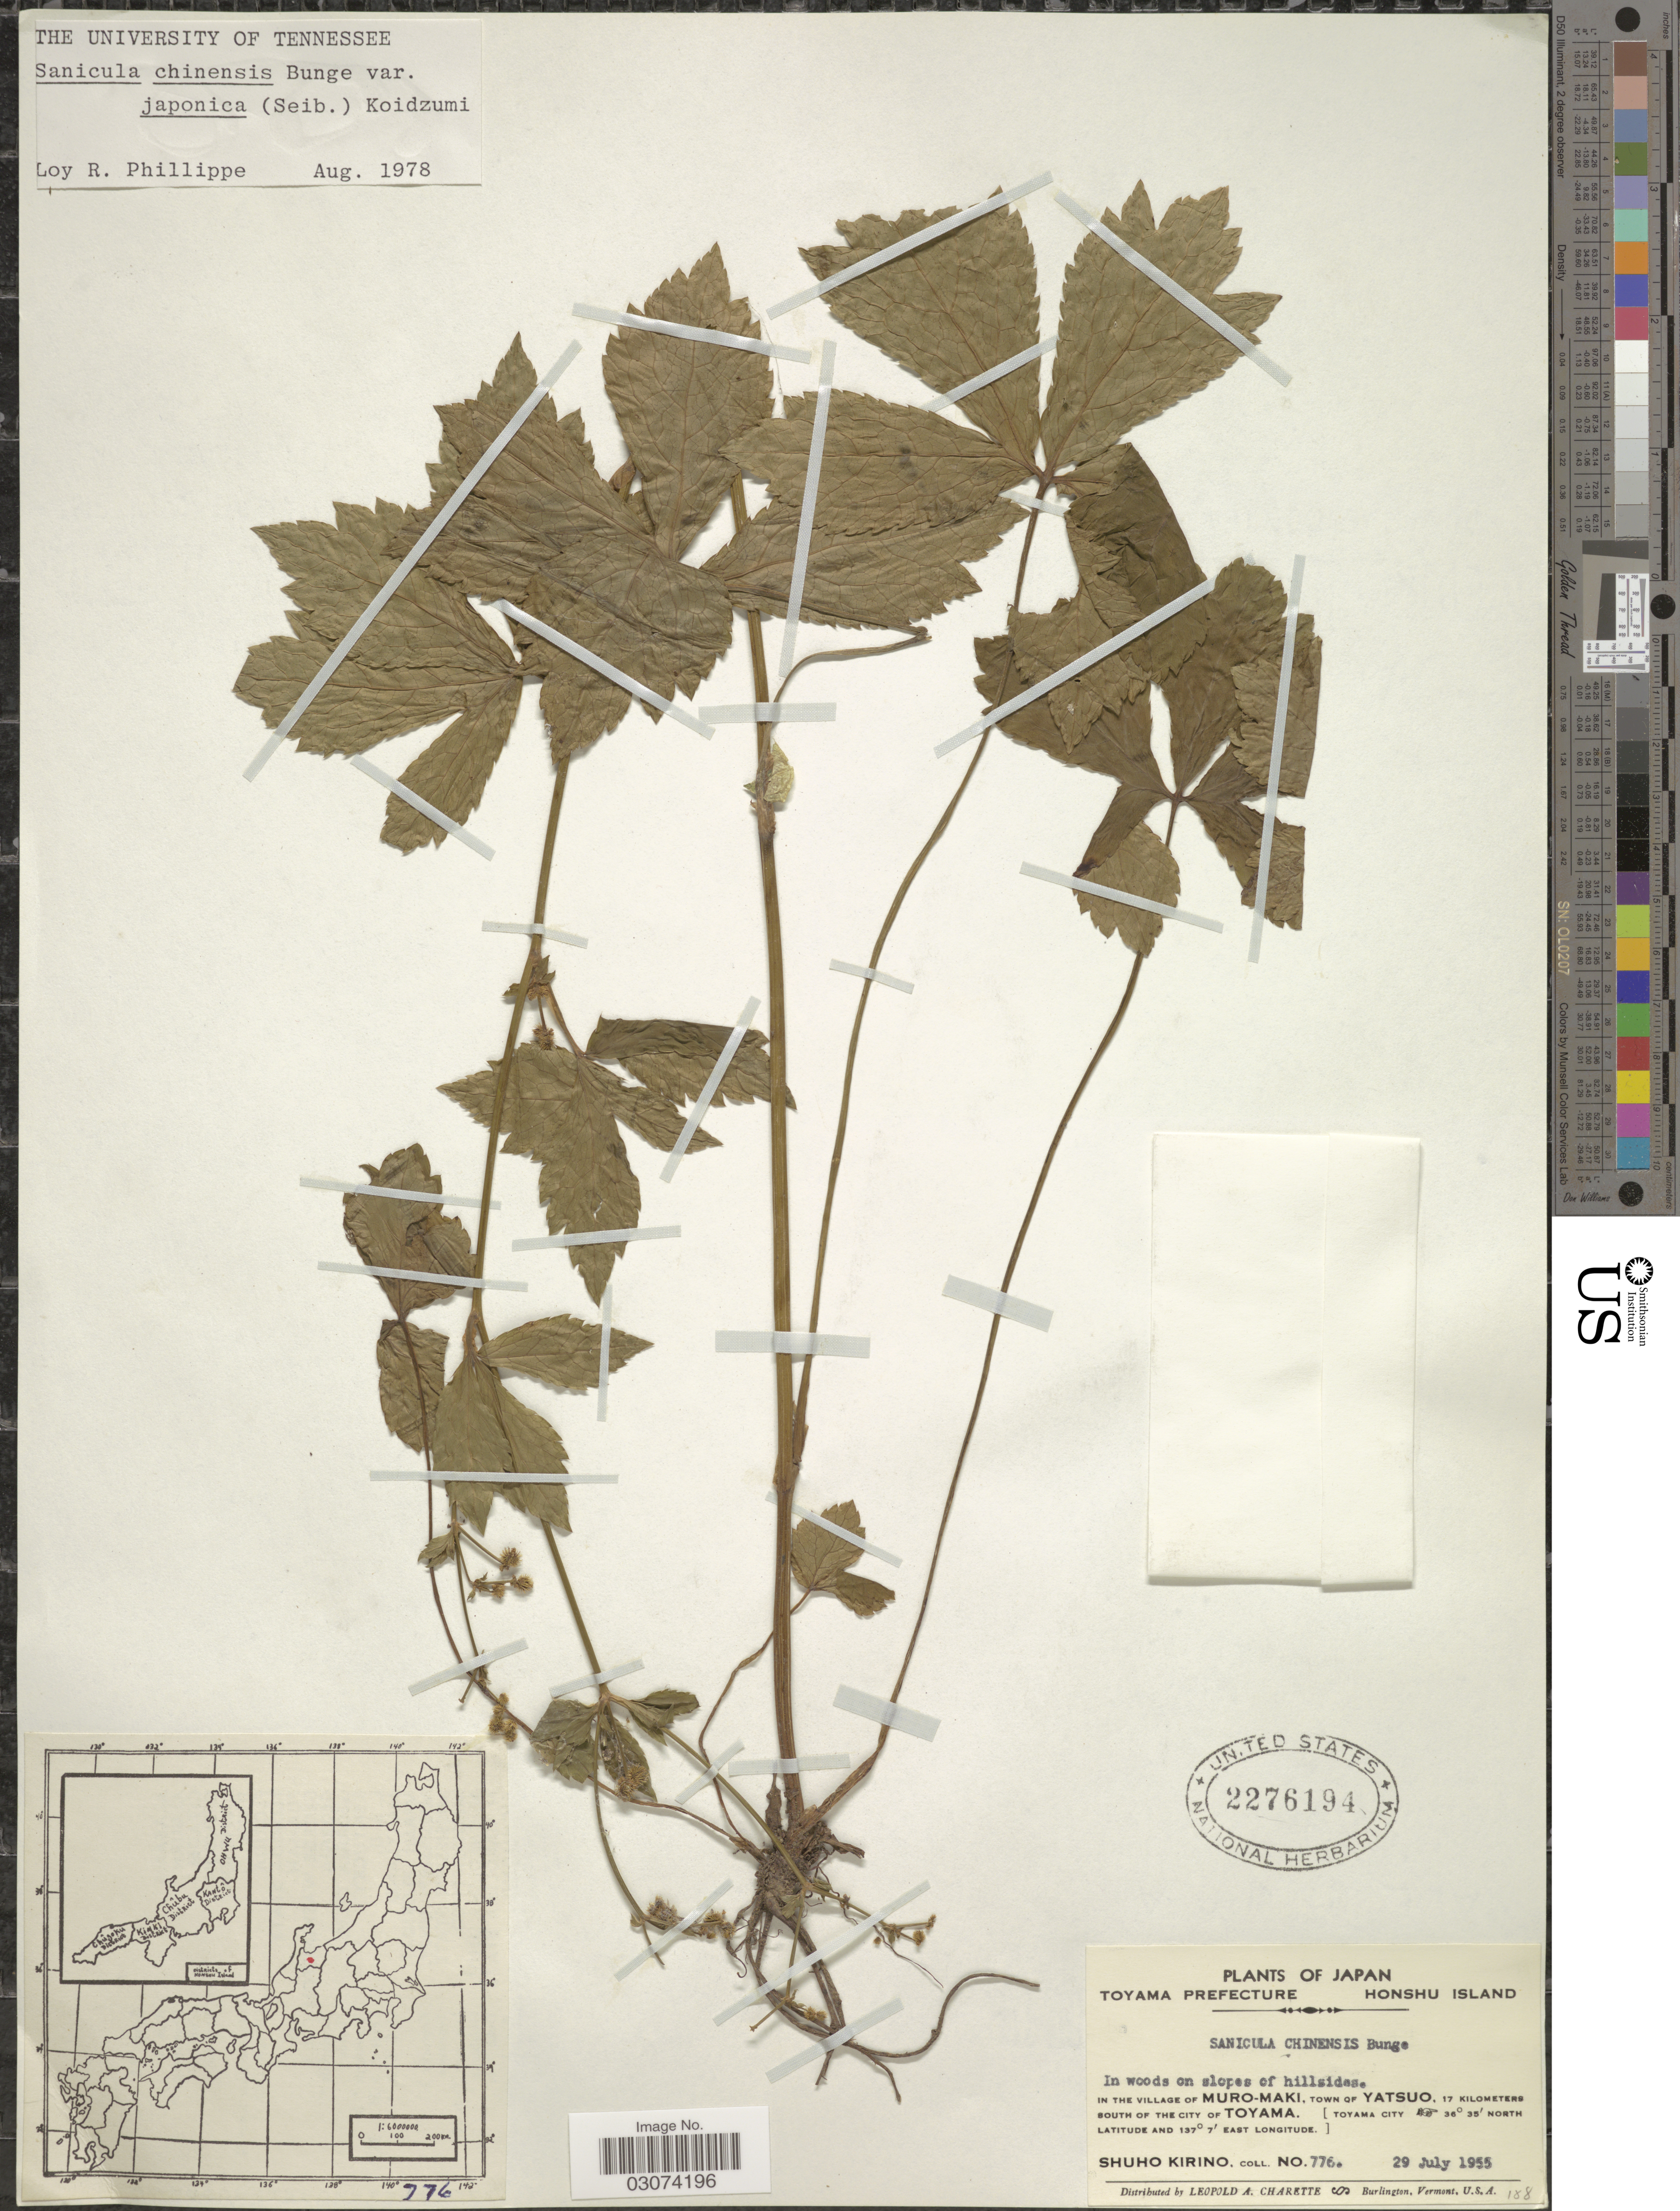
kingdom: Plantae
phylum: Tracheophyta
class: Magnoliopsida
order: Apiales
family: Apiaceae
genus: Sanicula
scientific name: Sanicula chinensis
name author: Bunge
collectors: S. Kirino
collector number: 776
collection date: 1955-07-29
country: Japan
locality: Toyama Prefecture. Honshu Island. In the village of Muro-Maki, town of Yatsuo, 17 kilometers south of the city of Toyama.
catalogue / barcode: US 2276194